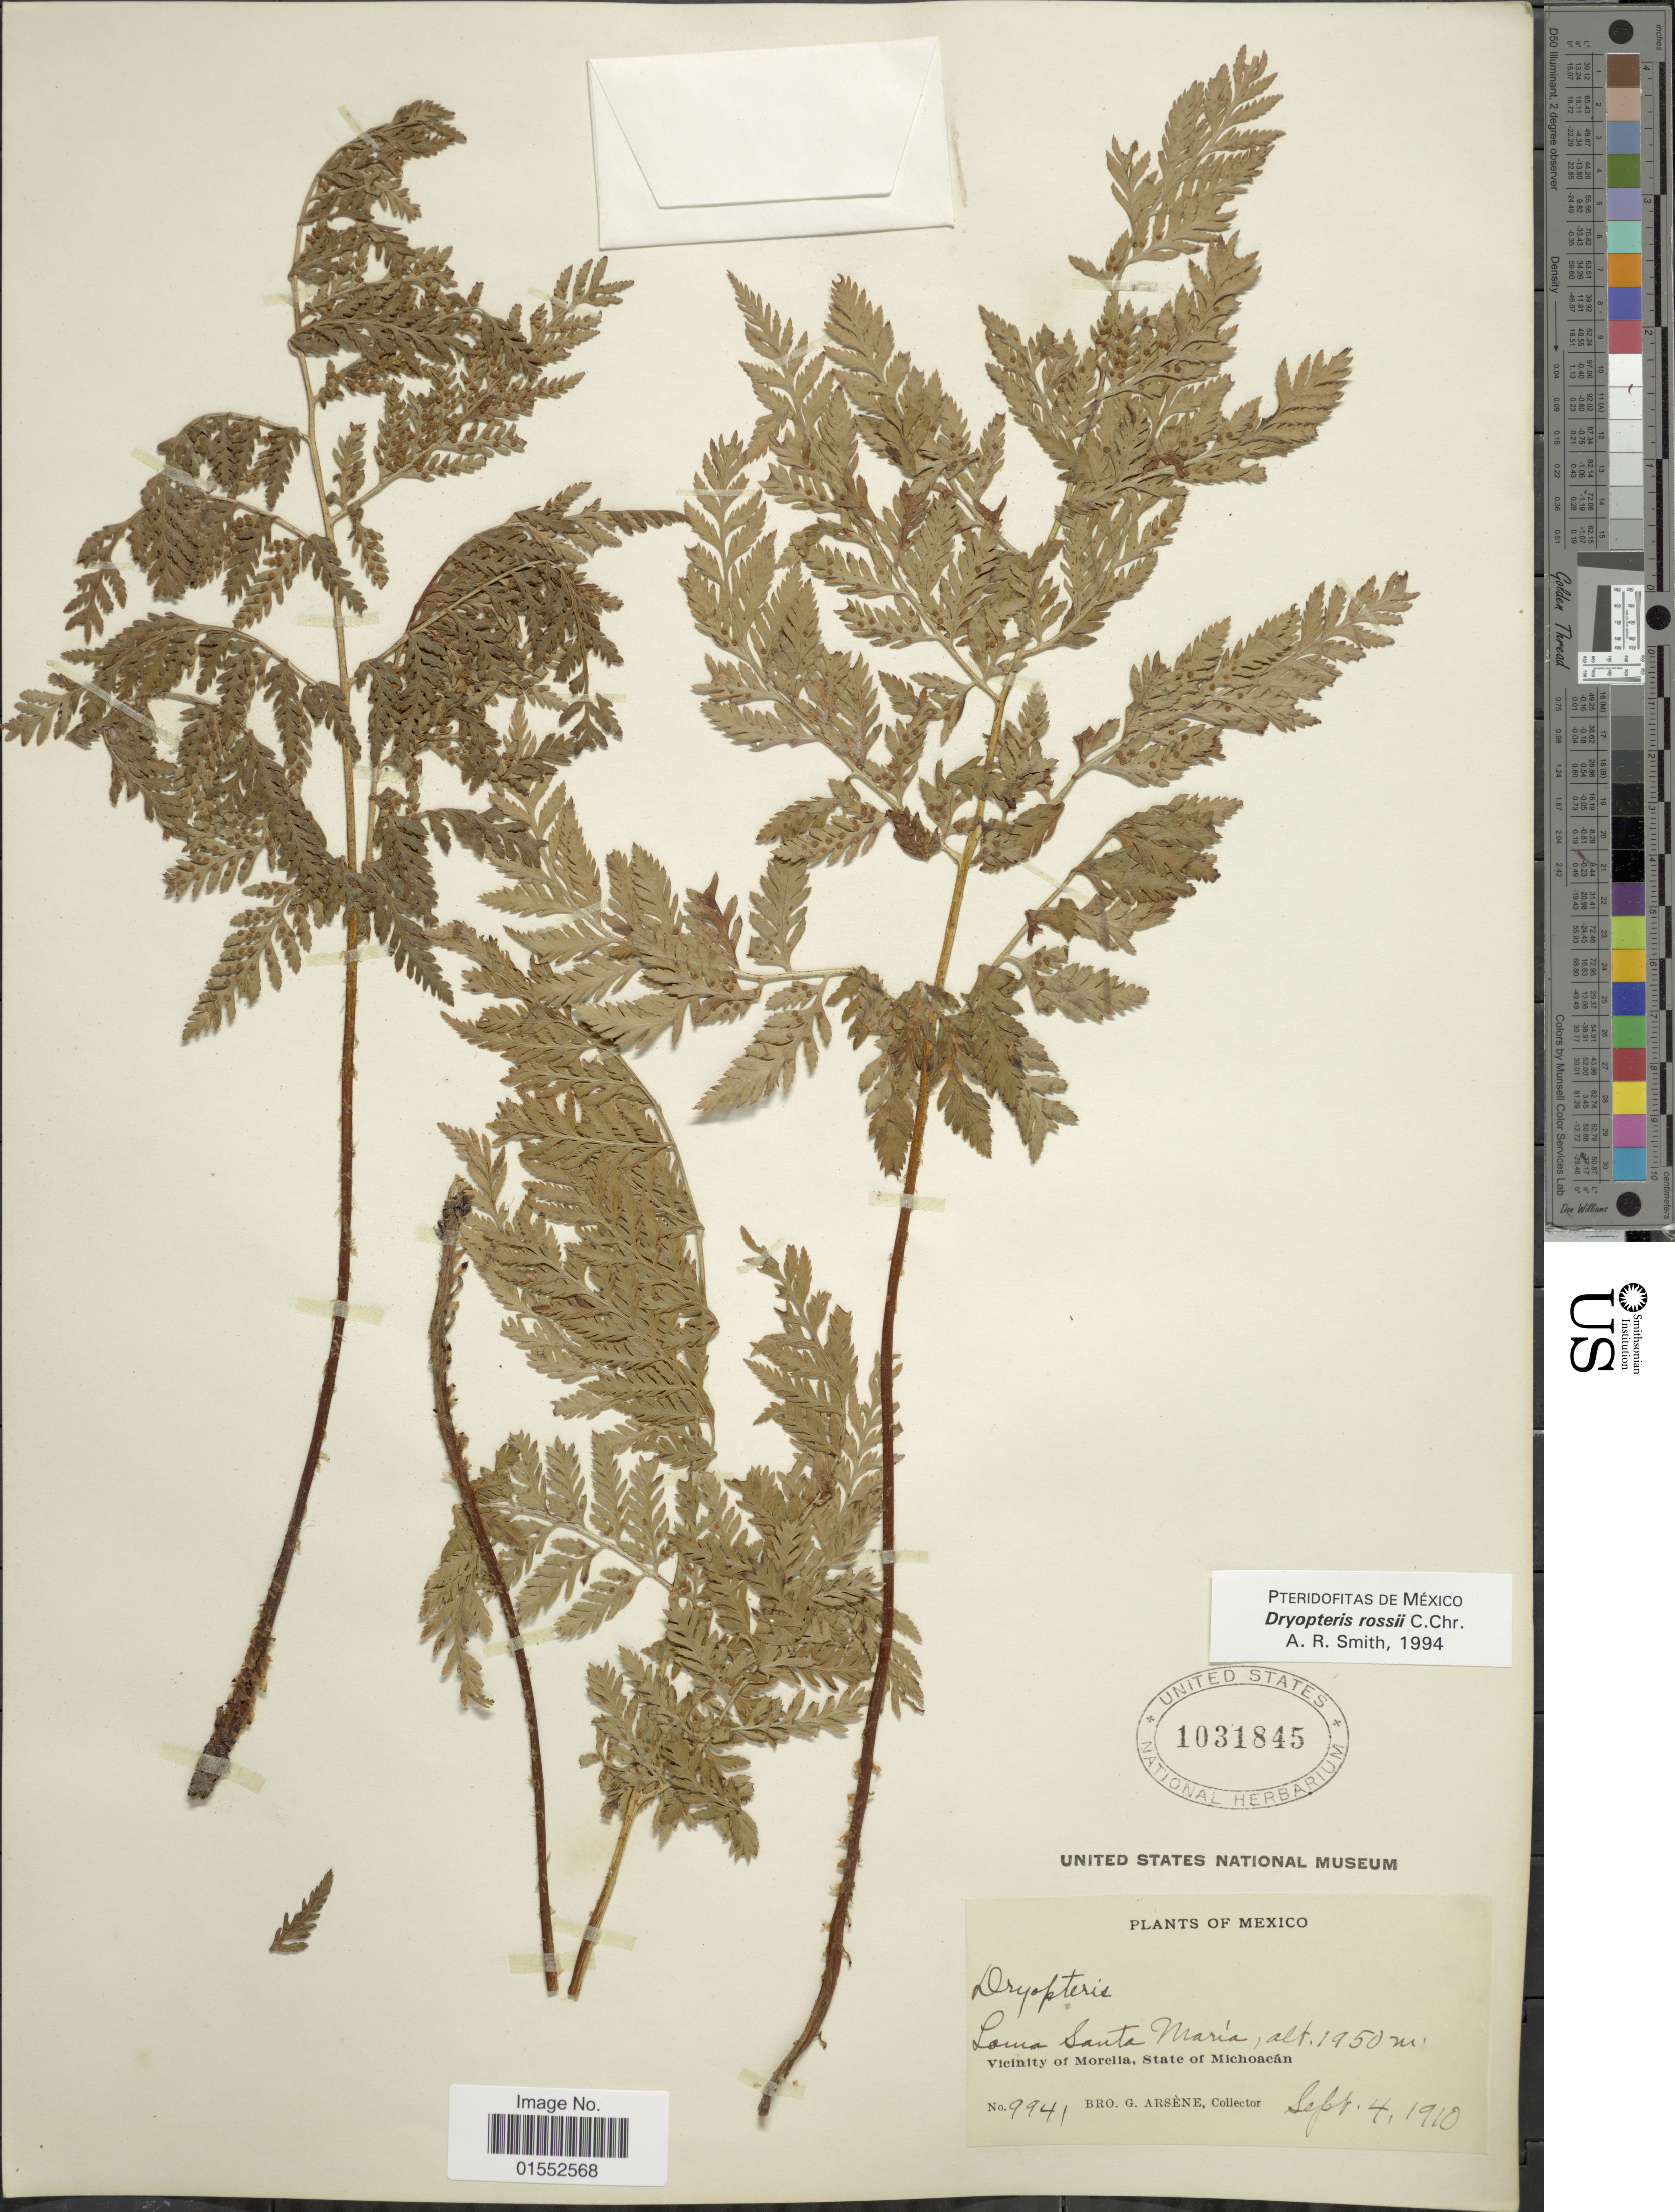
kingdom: Plantae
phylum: Tracheophyta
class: Polypodiopsida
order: Polypodiales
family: Dryopteridaceae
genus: Dryopteris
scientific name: Dryopteris rossii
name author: C. Chr.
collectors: Bro. G. Arsène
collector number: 9941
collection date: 1910-09-04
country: Mexico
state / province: Michoacán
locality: Mexico. Lama Santa Maria. Vicinity of Morelia, State of Michoacan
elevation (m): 1950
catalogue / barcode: US 1031845